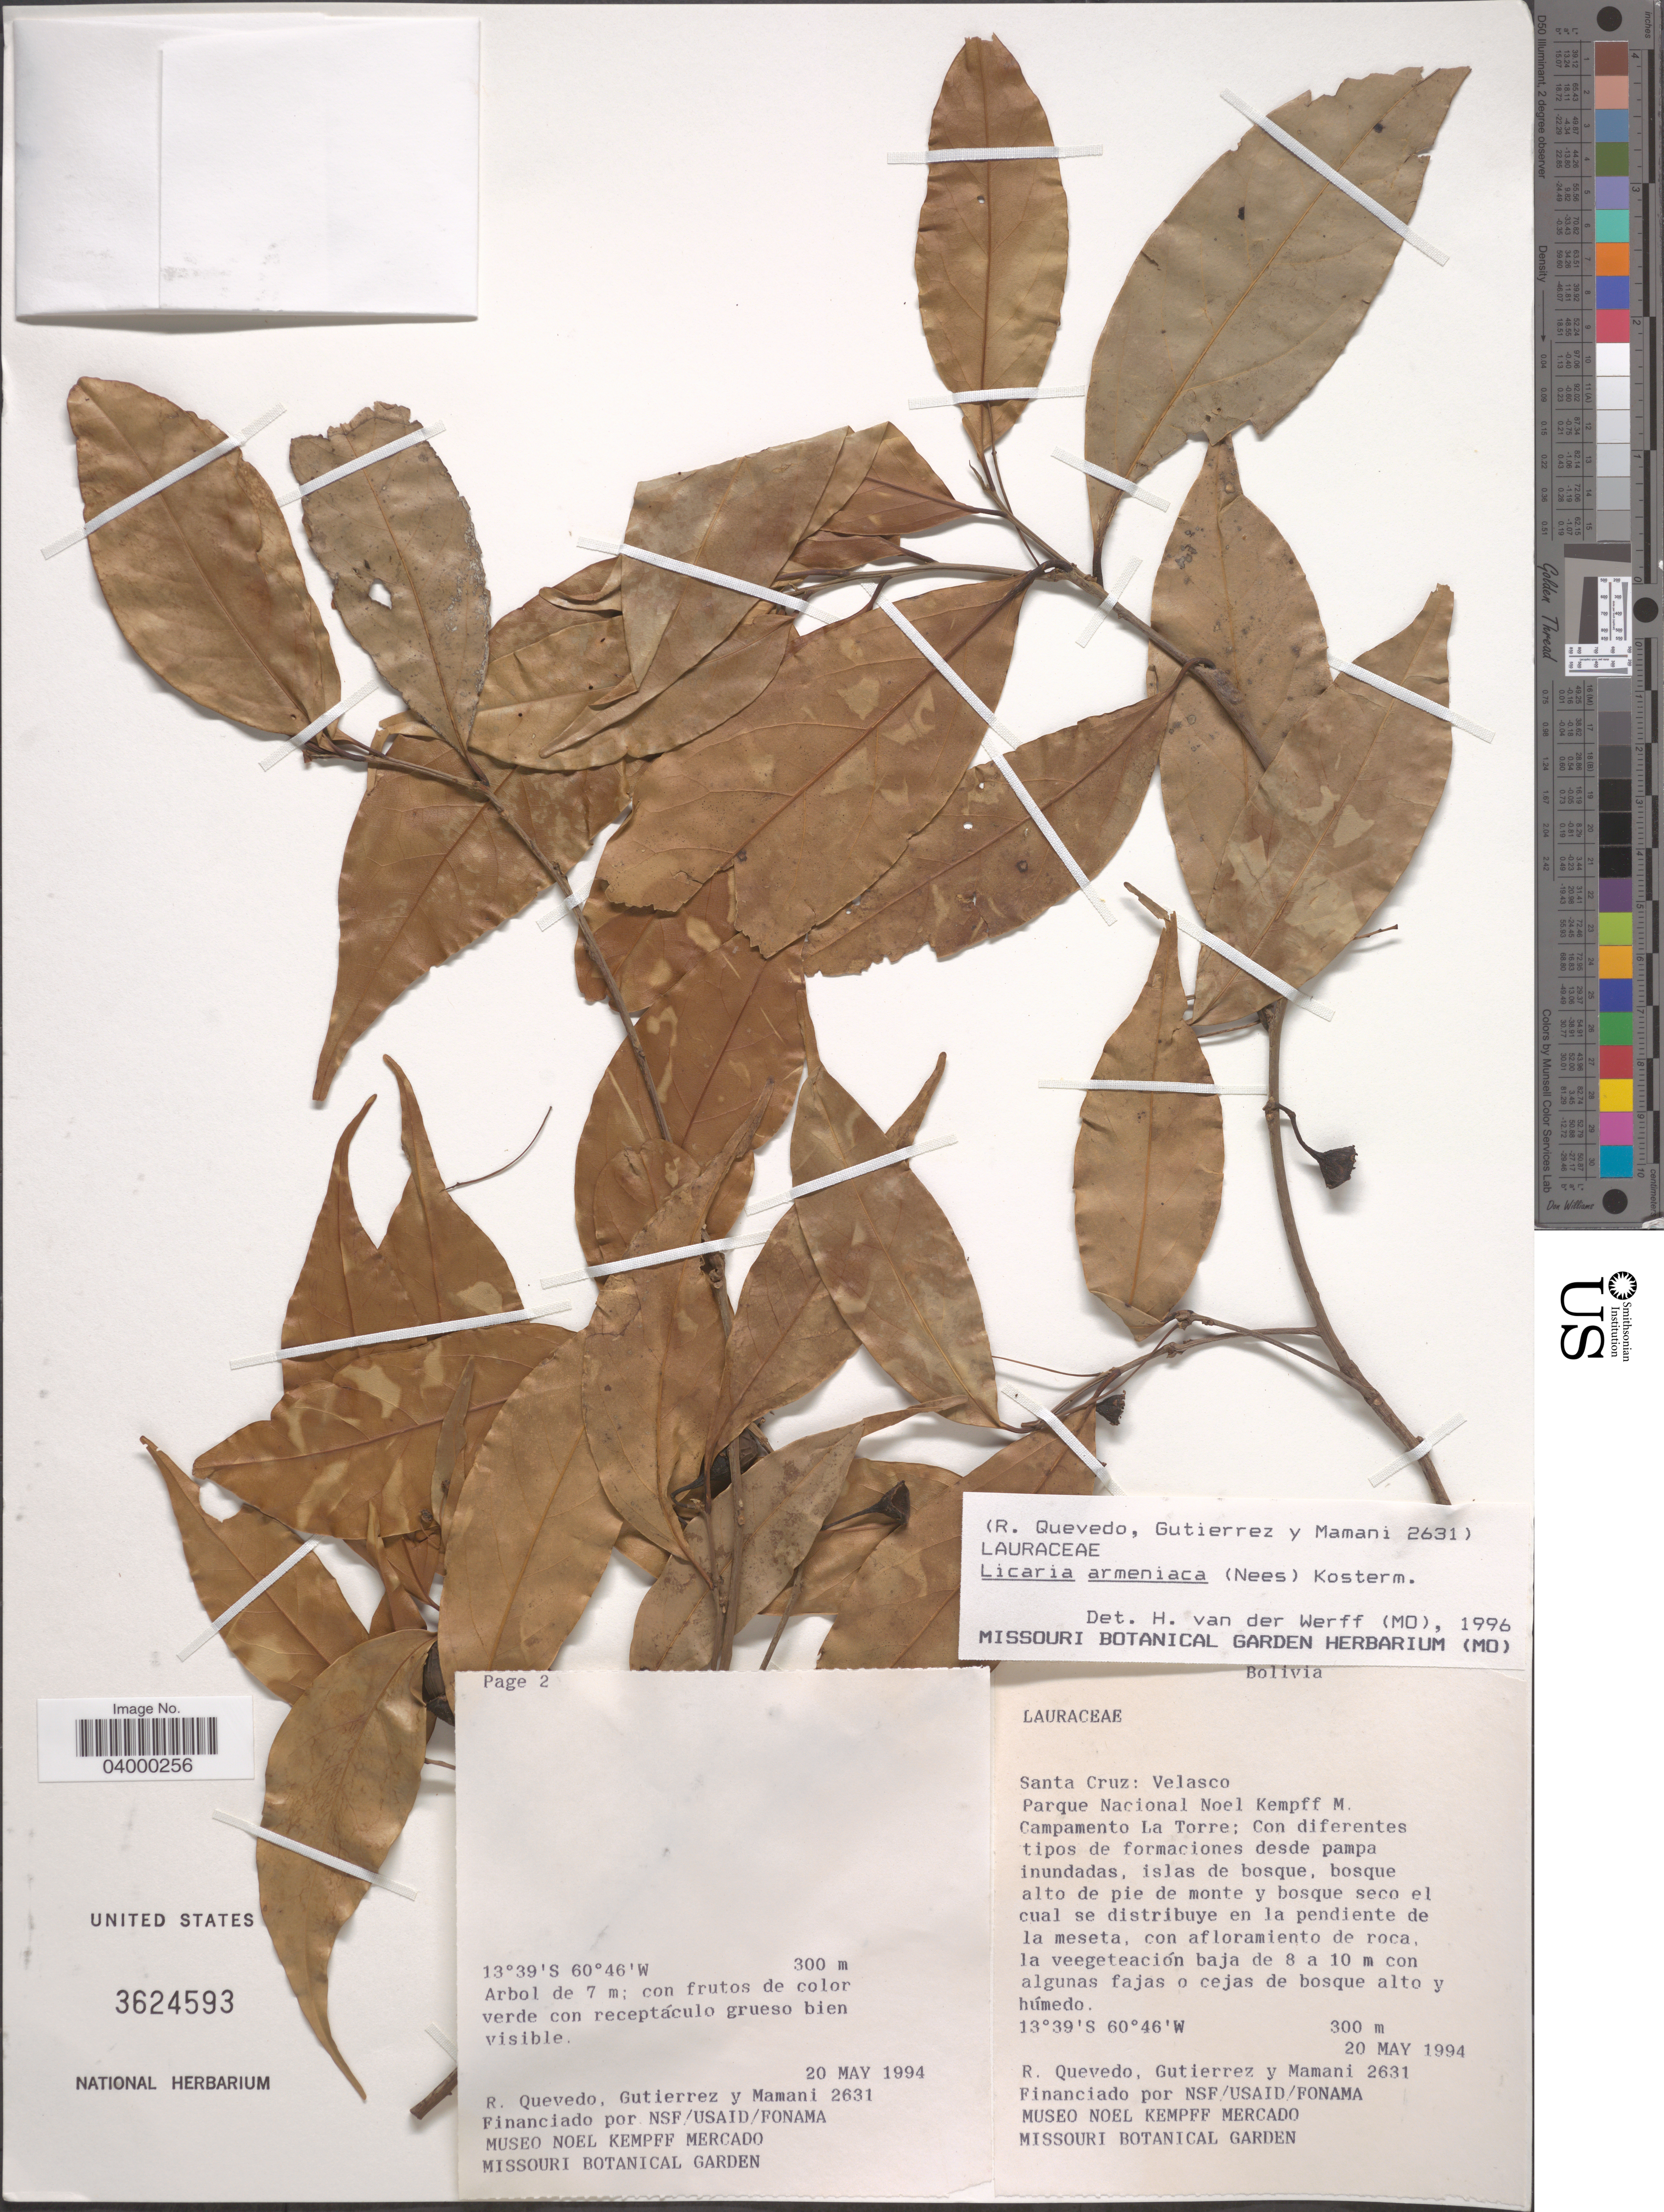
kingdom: Plantae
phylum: Tracheophyta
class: Magnoliopsida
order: Laurales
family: Lauraceae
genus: Licaria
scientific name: Licaria armeniaca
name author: (Nees) Kosterm.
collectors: R. Quevedo, Gutiérrez, -- & Mamani, --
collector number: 2631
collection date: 1994-05-20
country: Bolivia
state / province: Santa Cruz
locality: Velasco. Parque Nacional Noel Kempff M. Campamento La Torre.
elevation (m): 300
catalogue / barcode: US 3624593